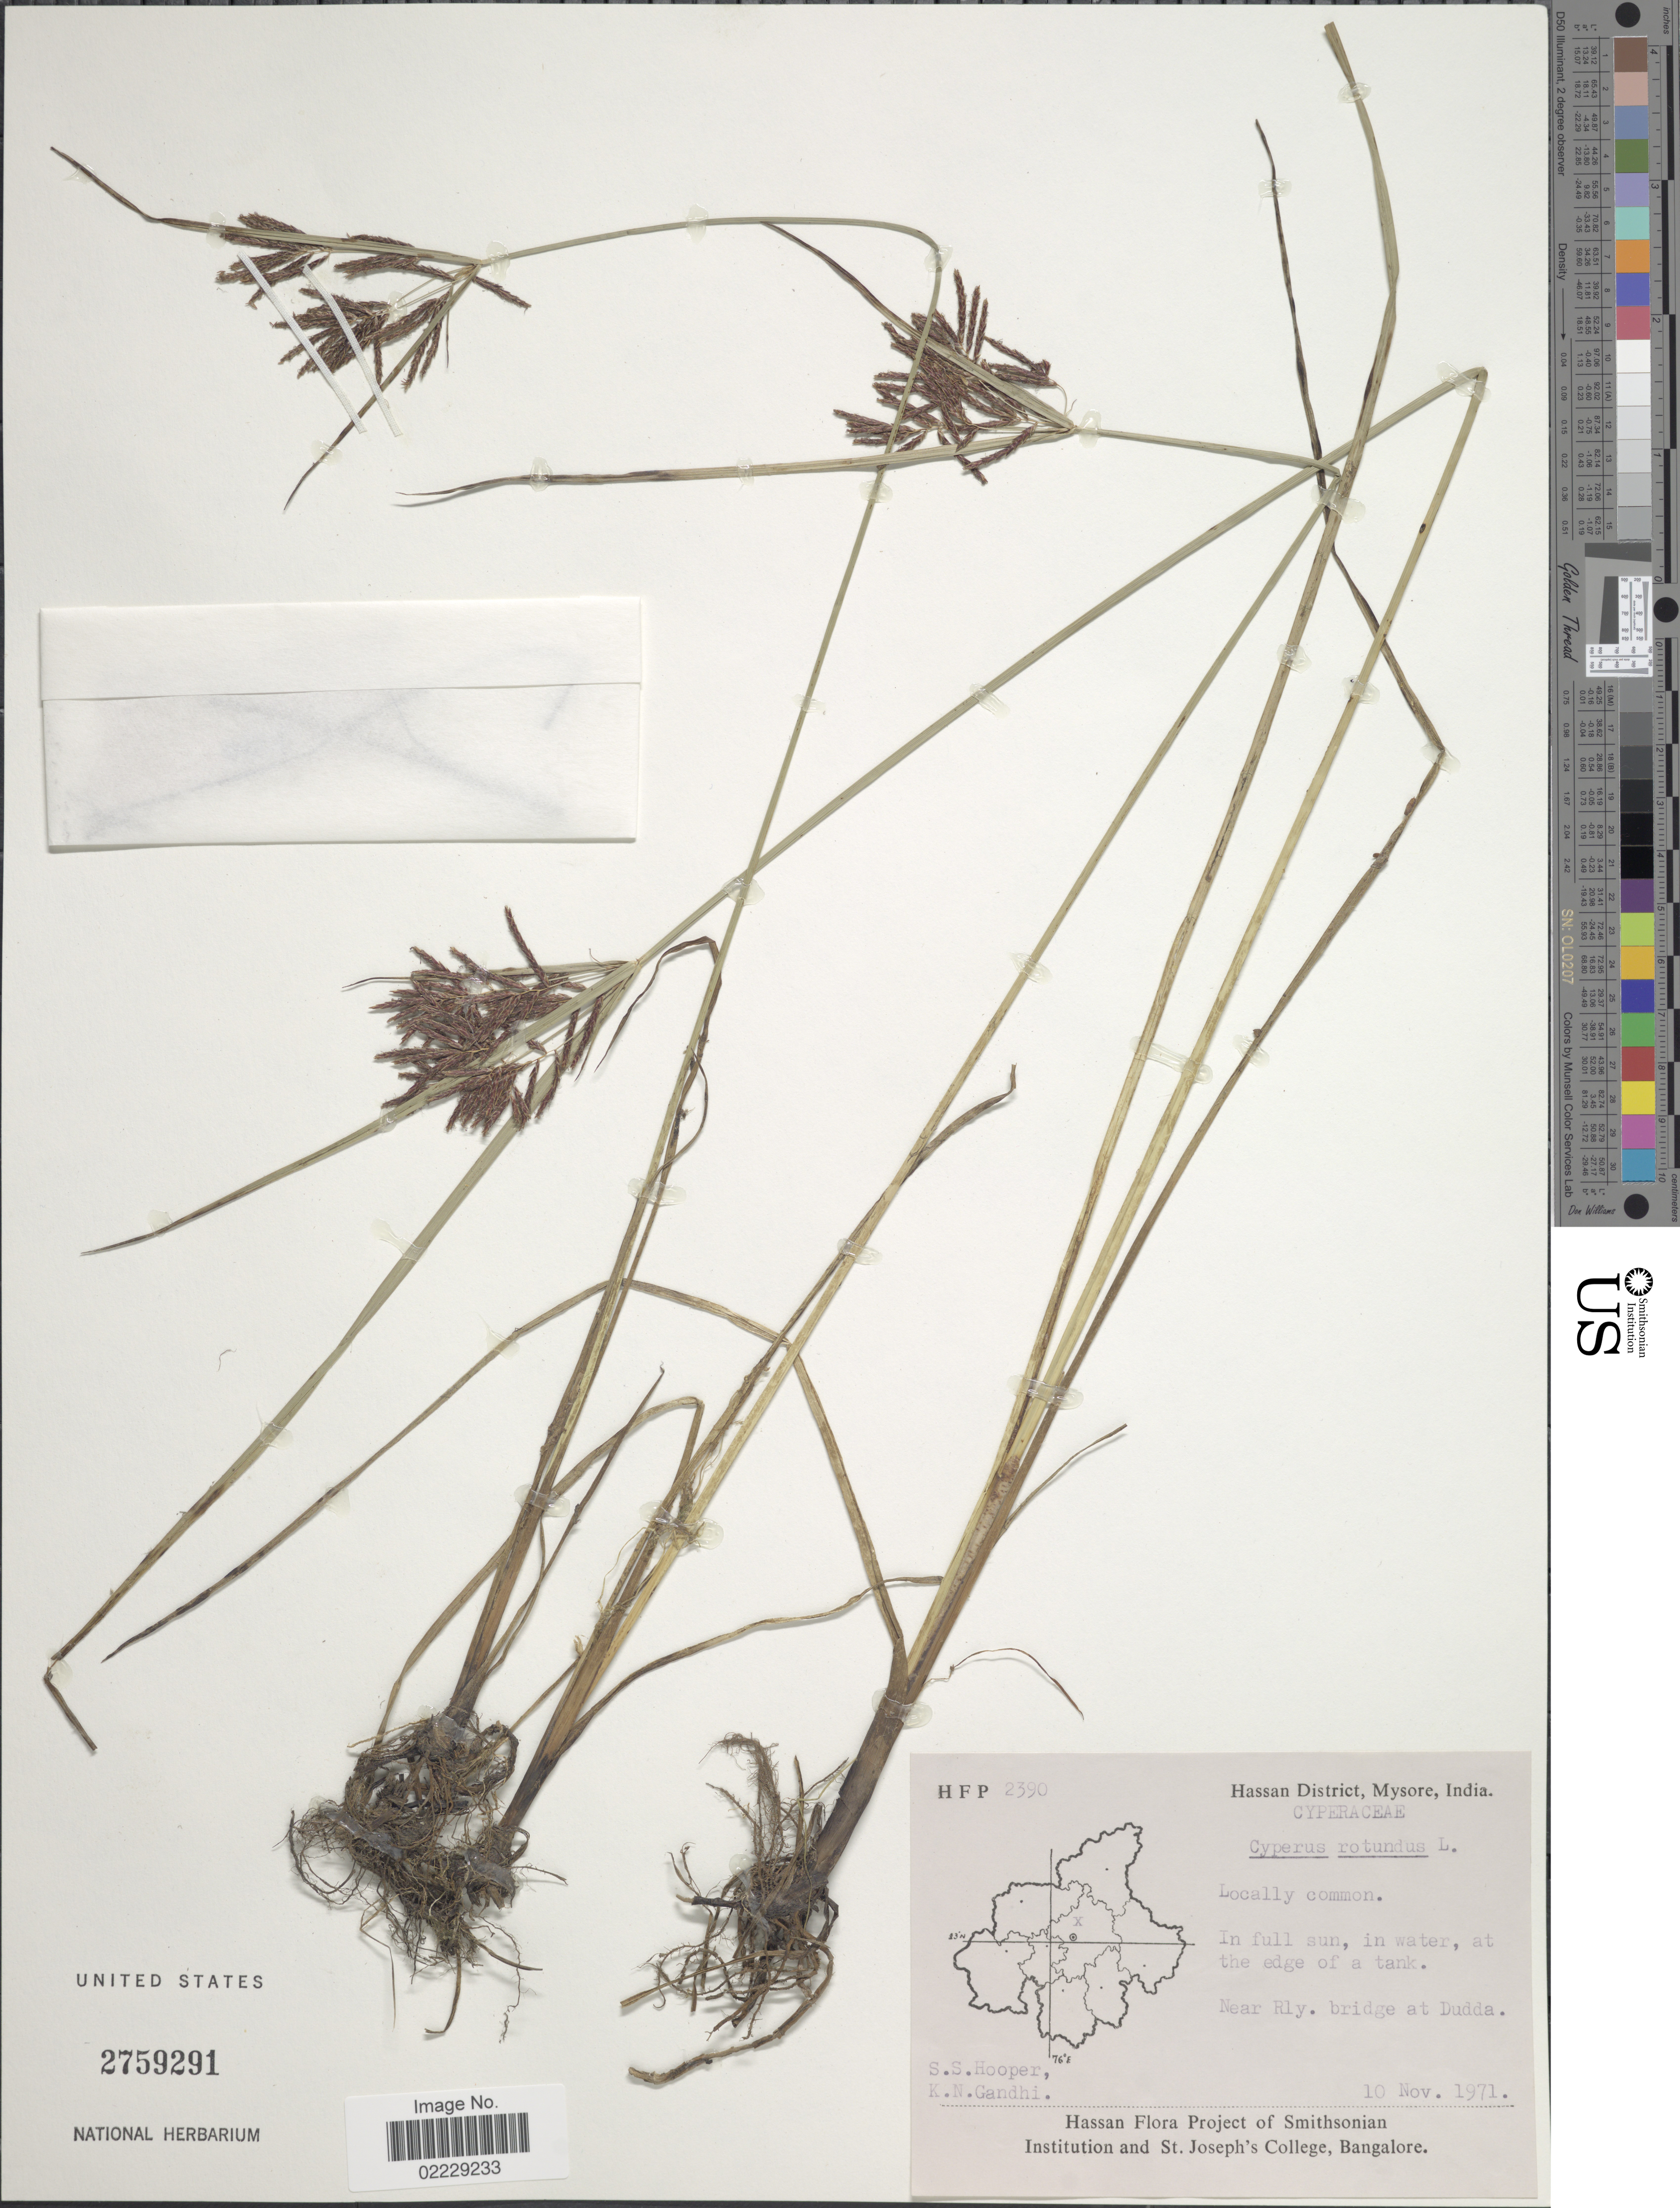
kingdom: Plantae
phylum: Tracheophyta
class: Liliopsida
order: Poales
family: Cyperaceae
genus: Cyperus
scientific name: Cyperus rotundus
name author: L.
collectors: S. S. Hooper & K. N. Gandhi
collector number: HFP 2390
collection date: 1971-11-10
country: India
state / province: Karnataka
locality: Hassan District, Mysore, in full sun, in standing water, at the edge of a tank, Near Rly. bridge at Dudda.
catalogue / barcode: US 2759291